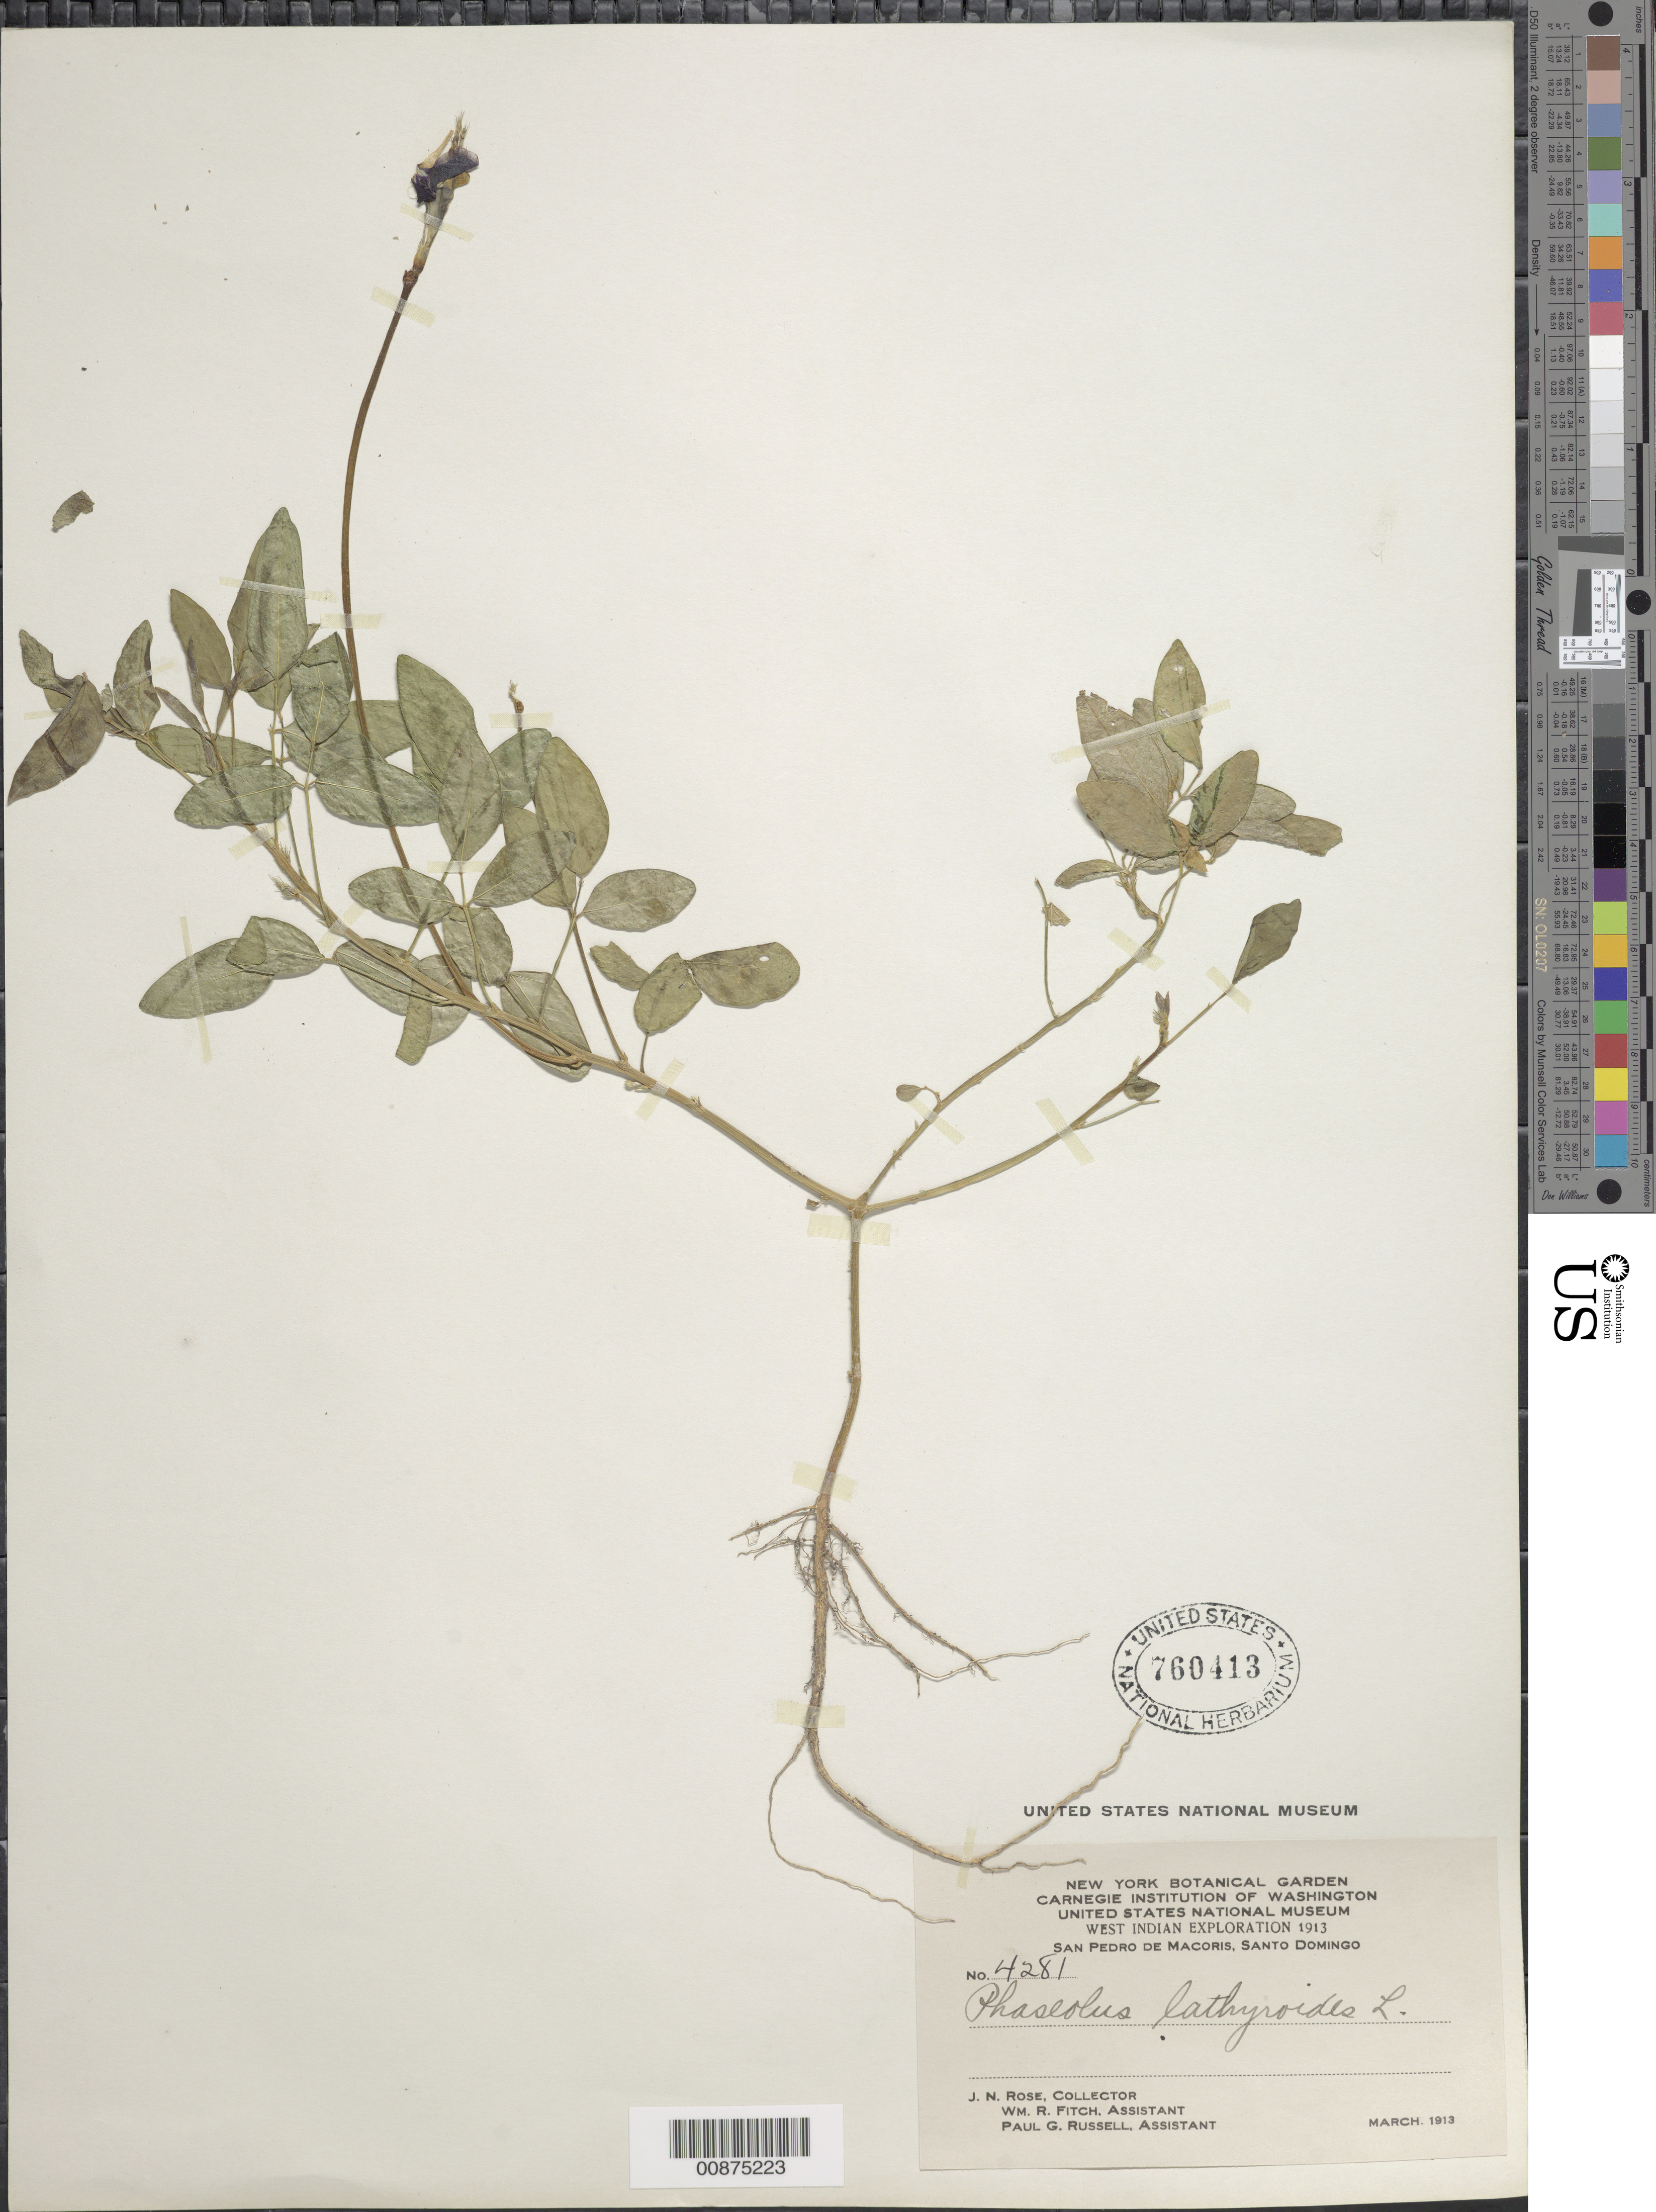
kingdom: Plantae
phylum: Tracheophyta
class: Magnoliopsida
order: Fabales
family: Fabaceae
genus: Macroptilium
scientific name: Macroptilium lathyroides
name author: (L.) Urb.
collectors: J. N. Rose, W. R. Fitch & P. G. Russell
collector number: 4281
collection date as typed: Mar 1913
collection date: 1913-03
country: Dominican Republic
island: Hispaniola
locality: San Pedro de Macorís, Santo Domingo.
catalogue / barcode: US 760413